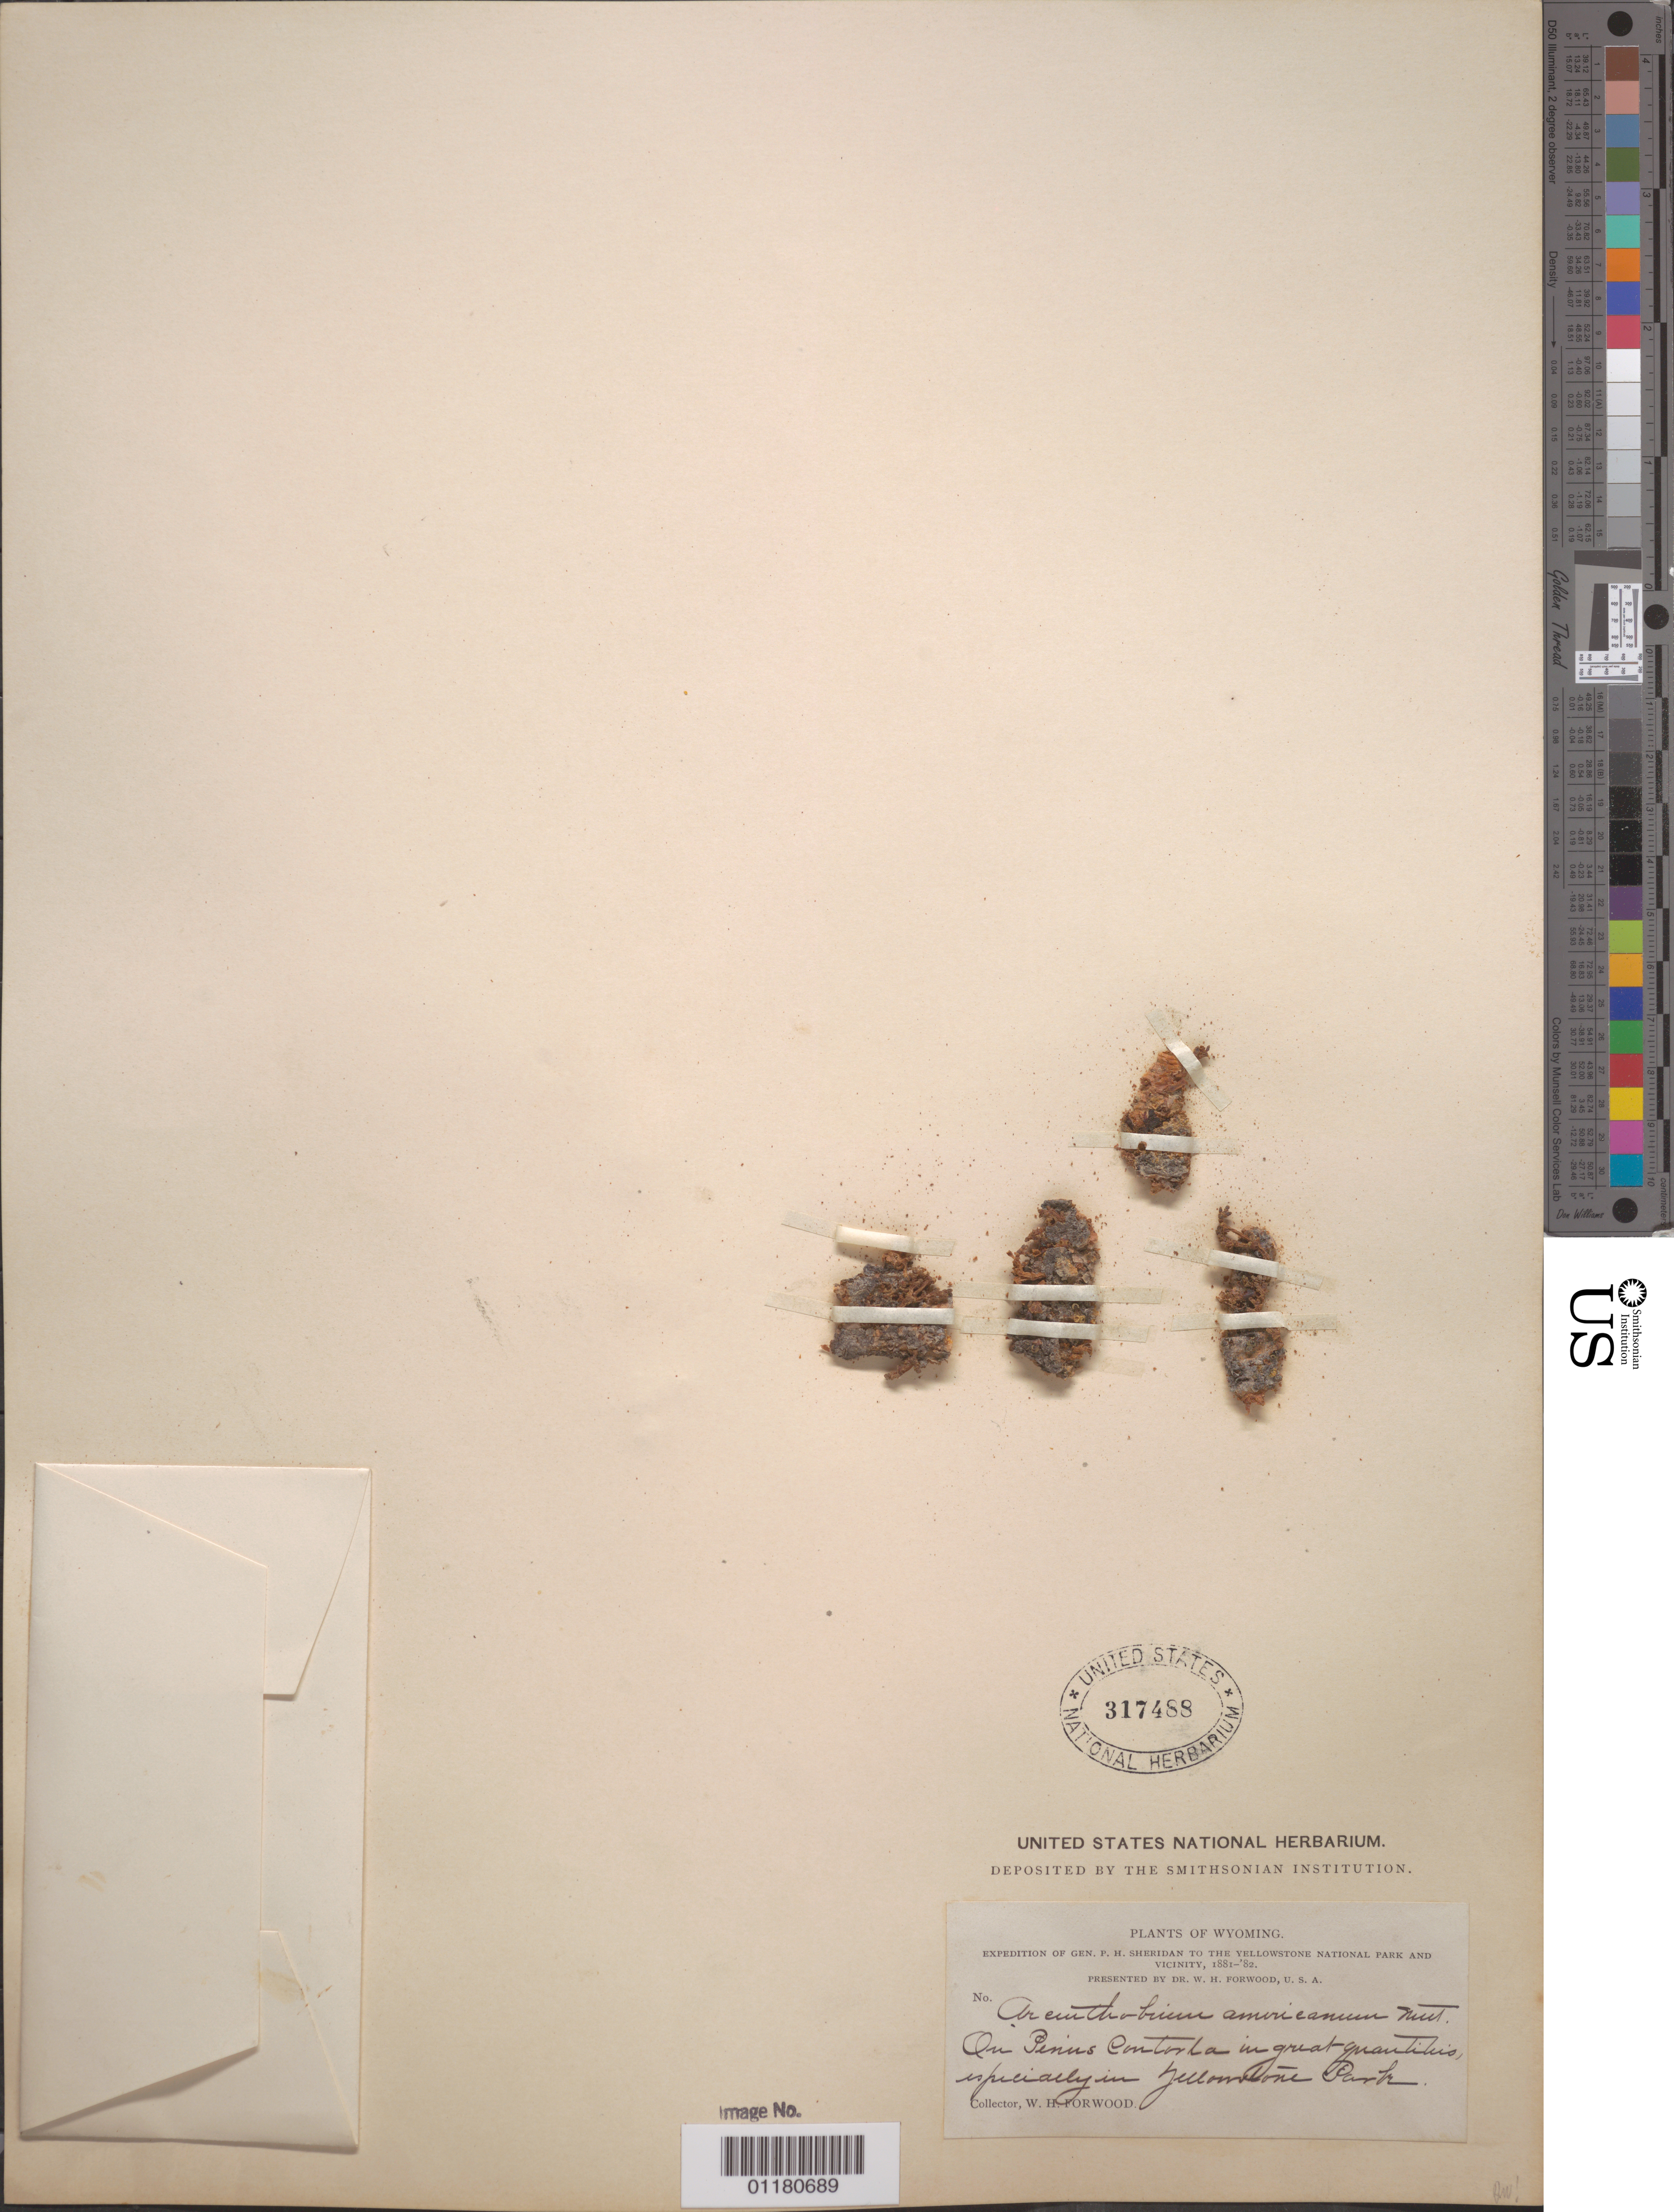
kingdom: Plantae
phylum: Tracheophyta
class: Magnoliopsida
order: Santalales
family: Viscaceae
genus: Arceuthobium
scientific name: Arceuthobium americanum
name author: Nutt. ex A. Gray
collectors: W. Forwood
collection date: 1881/1882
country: United States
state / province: Wyoming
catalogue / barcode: US 317488